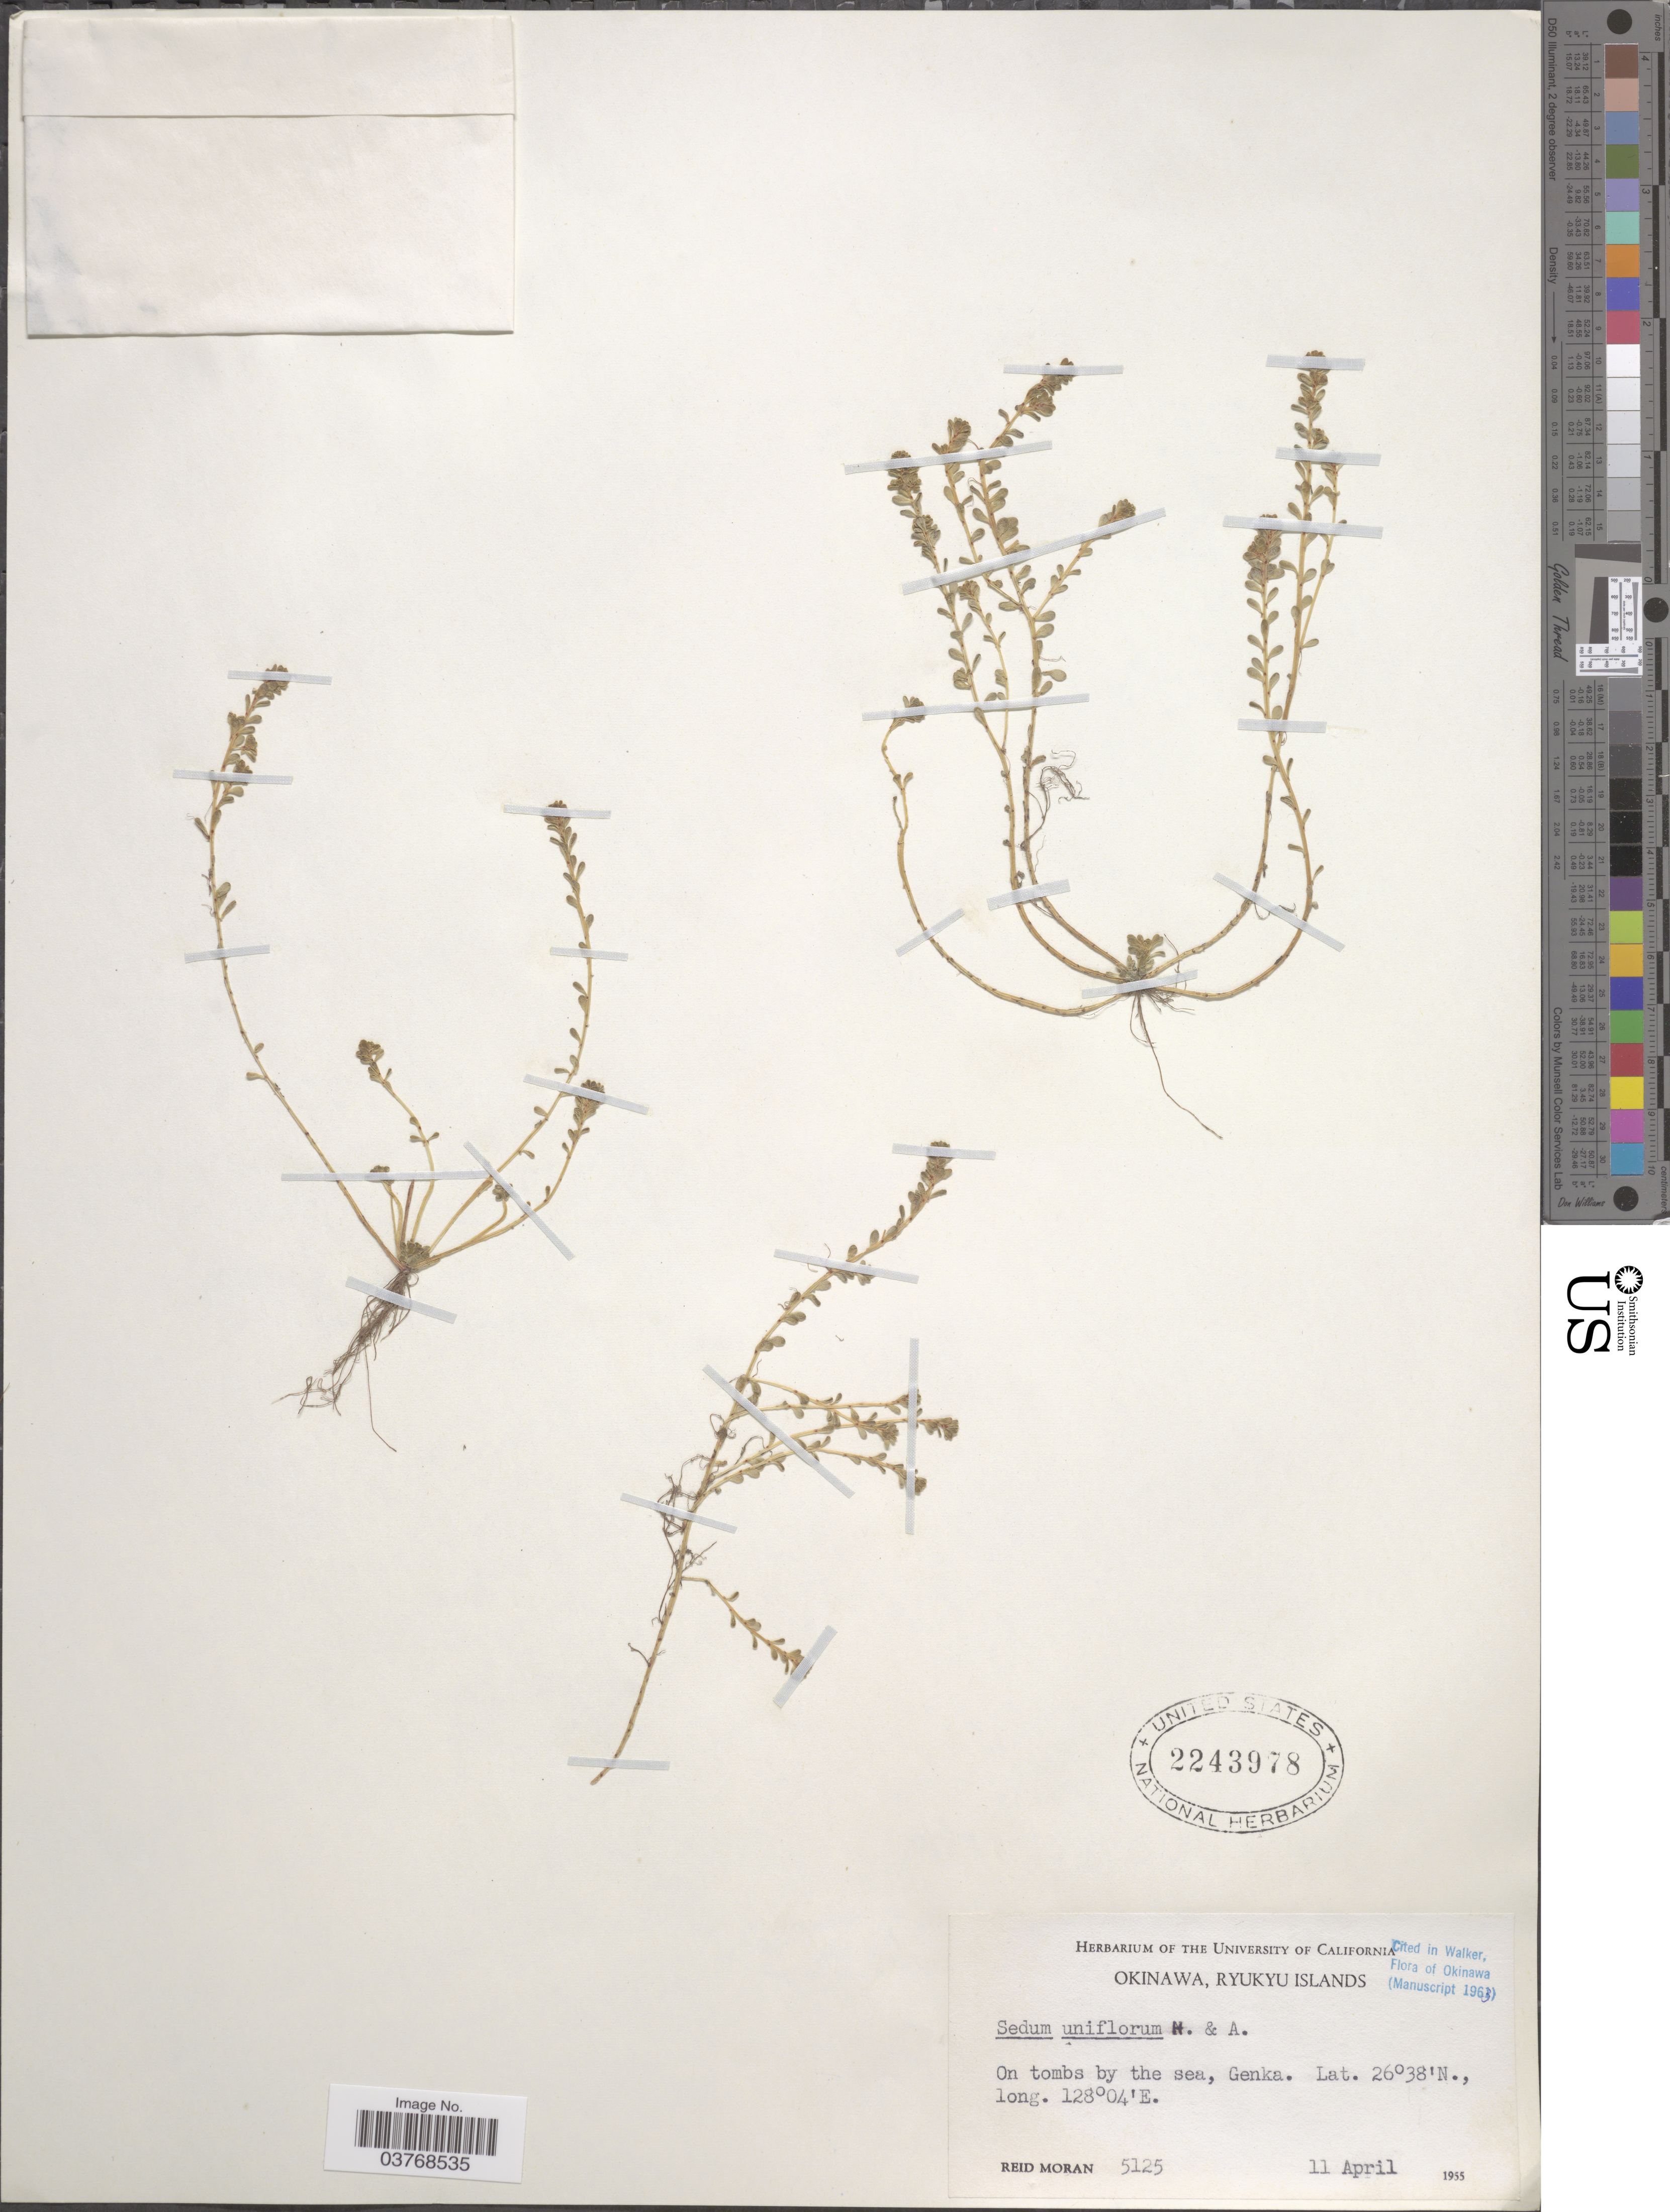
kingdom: Plantae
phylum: Tracheophyta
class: Magnoliopsida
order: Saxifragales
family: Crassulaceae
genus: Sedum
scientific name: Sedum uniflorum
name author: Hook. & Arn.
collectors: R. Moran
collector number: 5125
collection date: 1955-04-11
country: Japan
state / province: Okinawa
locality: Ryukyu Islands. On tombs by the sea, Genka.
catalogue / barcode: US 2243978